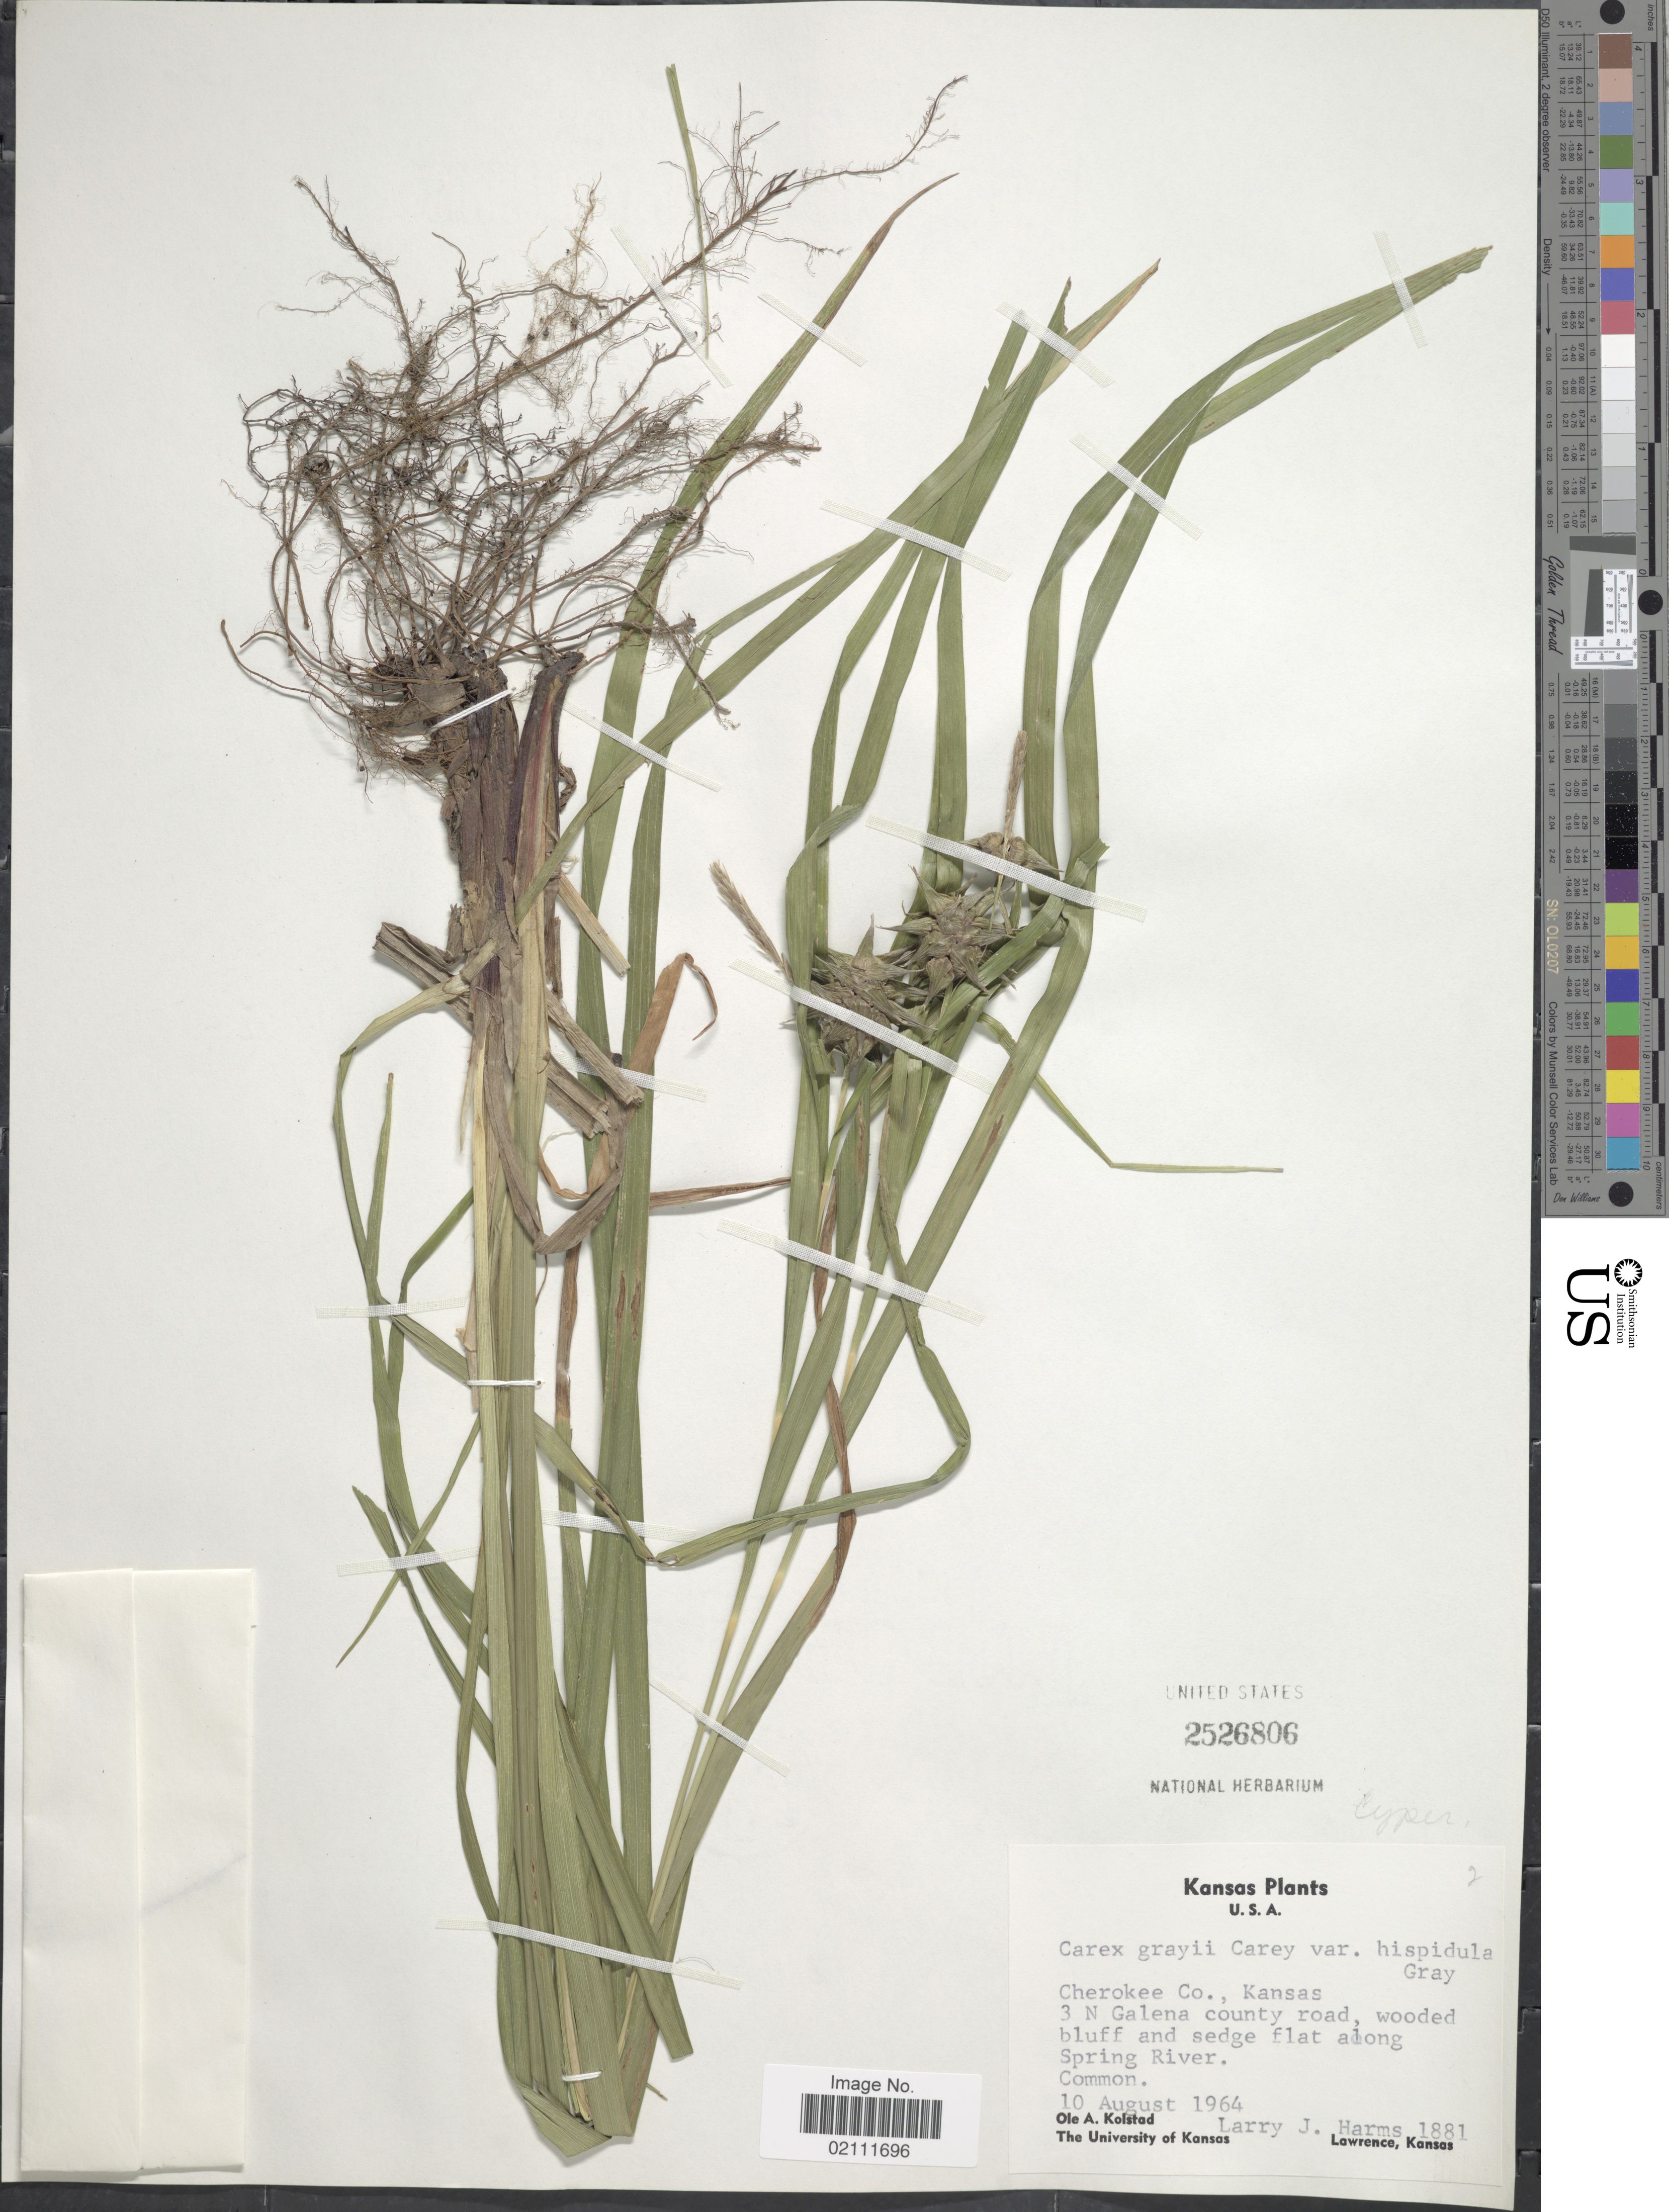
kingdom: Plantae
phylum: Tracheophyta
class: Liliopsida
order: Poales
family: Cyperaceae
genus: Carex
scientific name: Carex grayi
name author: J. Carey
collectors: O. Kolstad & L. Harms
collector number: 1881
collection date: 1964-08-10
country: United States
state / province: Kansas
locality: Cherokee Co., 3 N Galena county road, wooded bluff and sedge flat along Spring River.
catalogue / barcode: US 2526806